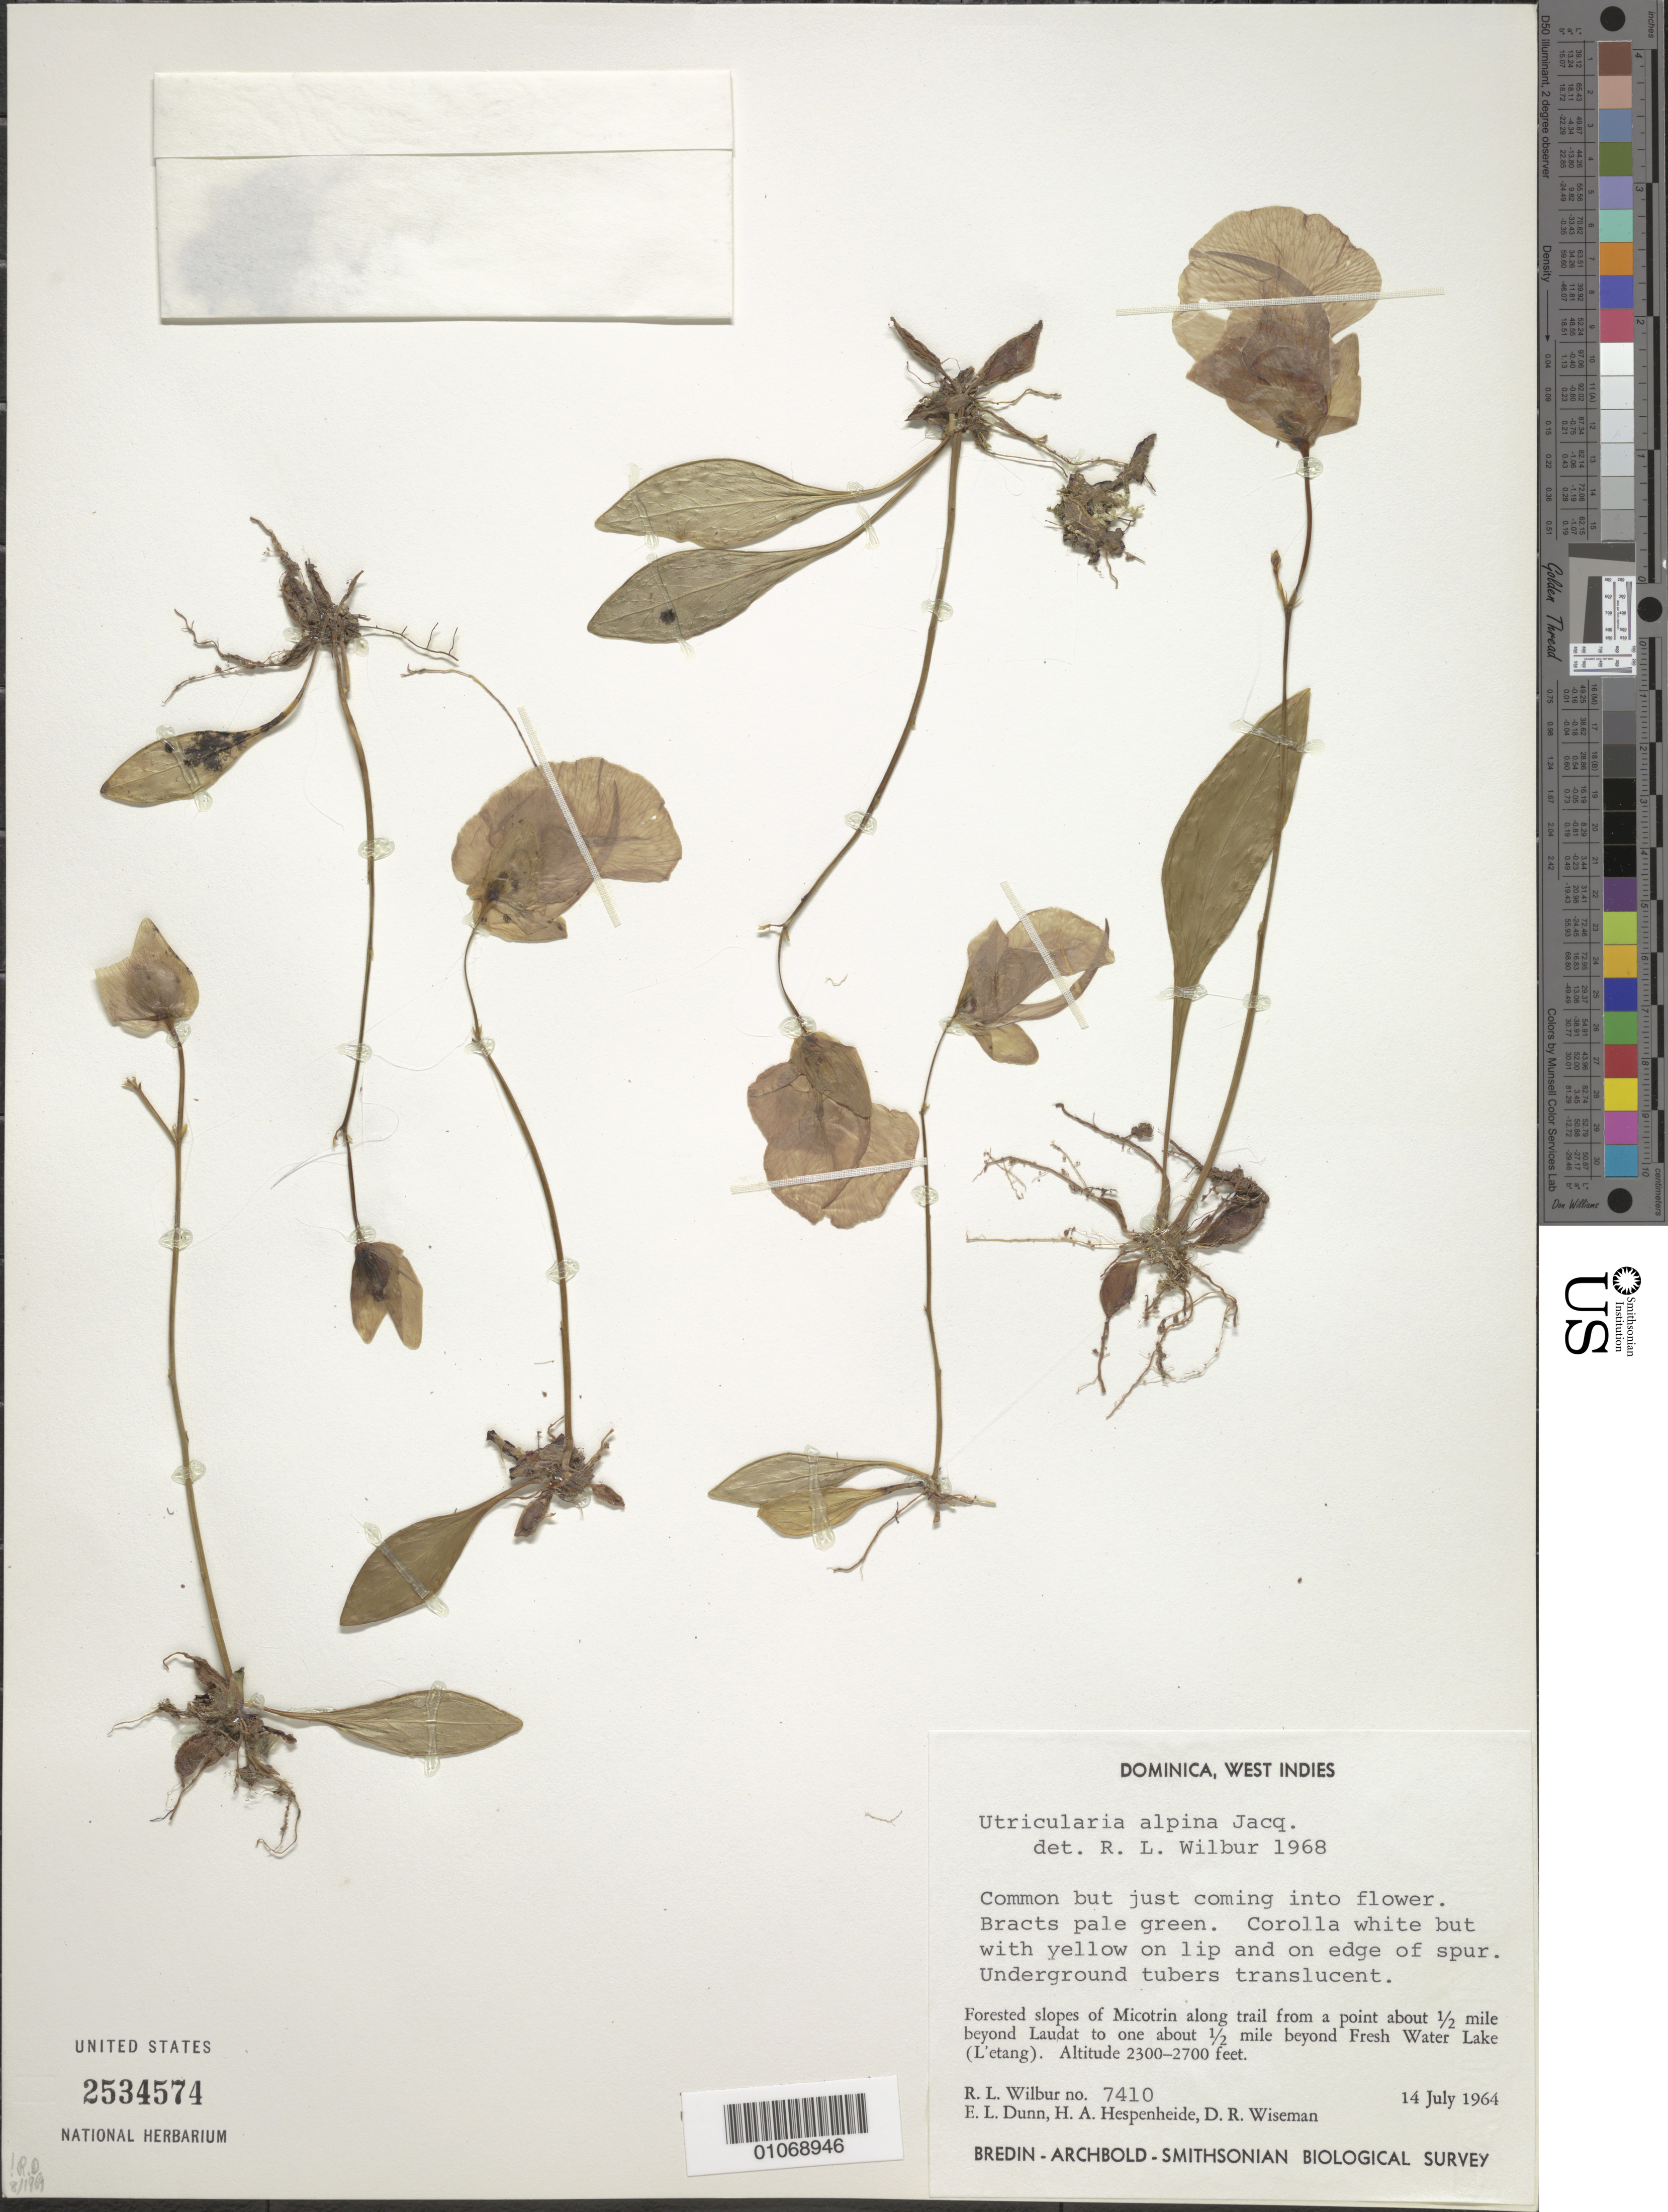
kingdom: Plantae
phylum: Tracheophyta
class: Magnoliopsida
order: Lamiales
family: Lentibulariaceae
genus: Utricularia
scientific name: Utricularia alpina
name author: Jacq.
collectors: R. L. Wilbur, E. Dunn, H. A. Hespenheide & D. R. Wiseman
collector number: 7410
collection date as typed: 14 Jul 1964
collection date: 1964-07-14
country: Dominica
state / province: St. George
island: Dominica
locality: Forest slopes of Micotrin along trail from a point about 1/2 mile beyond Laudat to one about 1/2 mile beyond Fresh Water Lake (L'Etang).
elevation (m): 701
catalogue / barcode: US 2534574